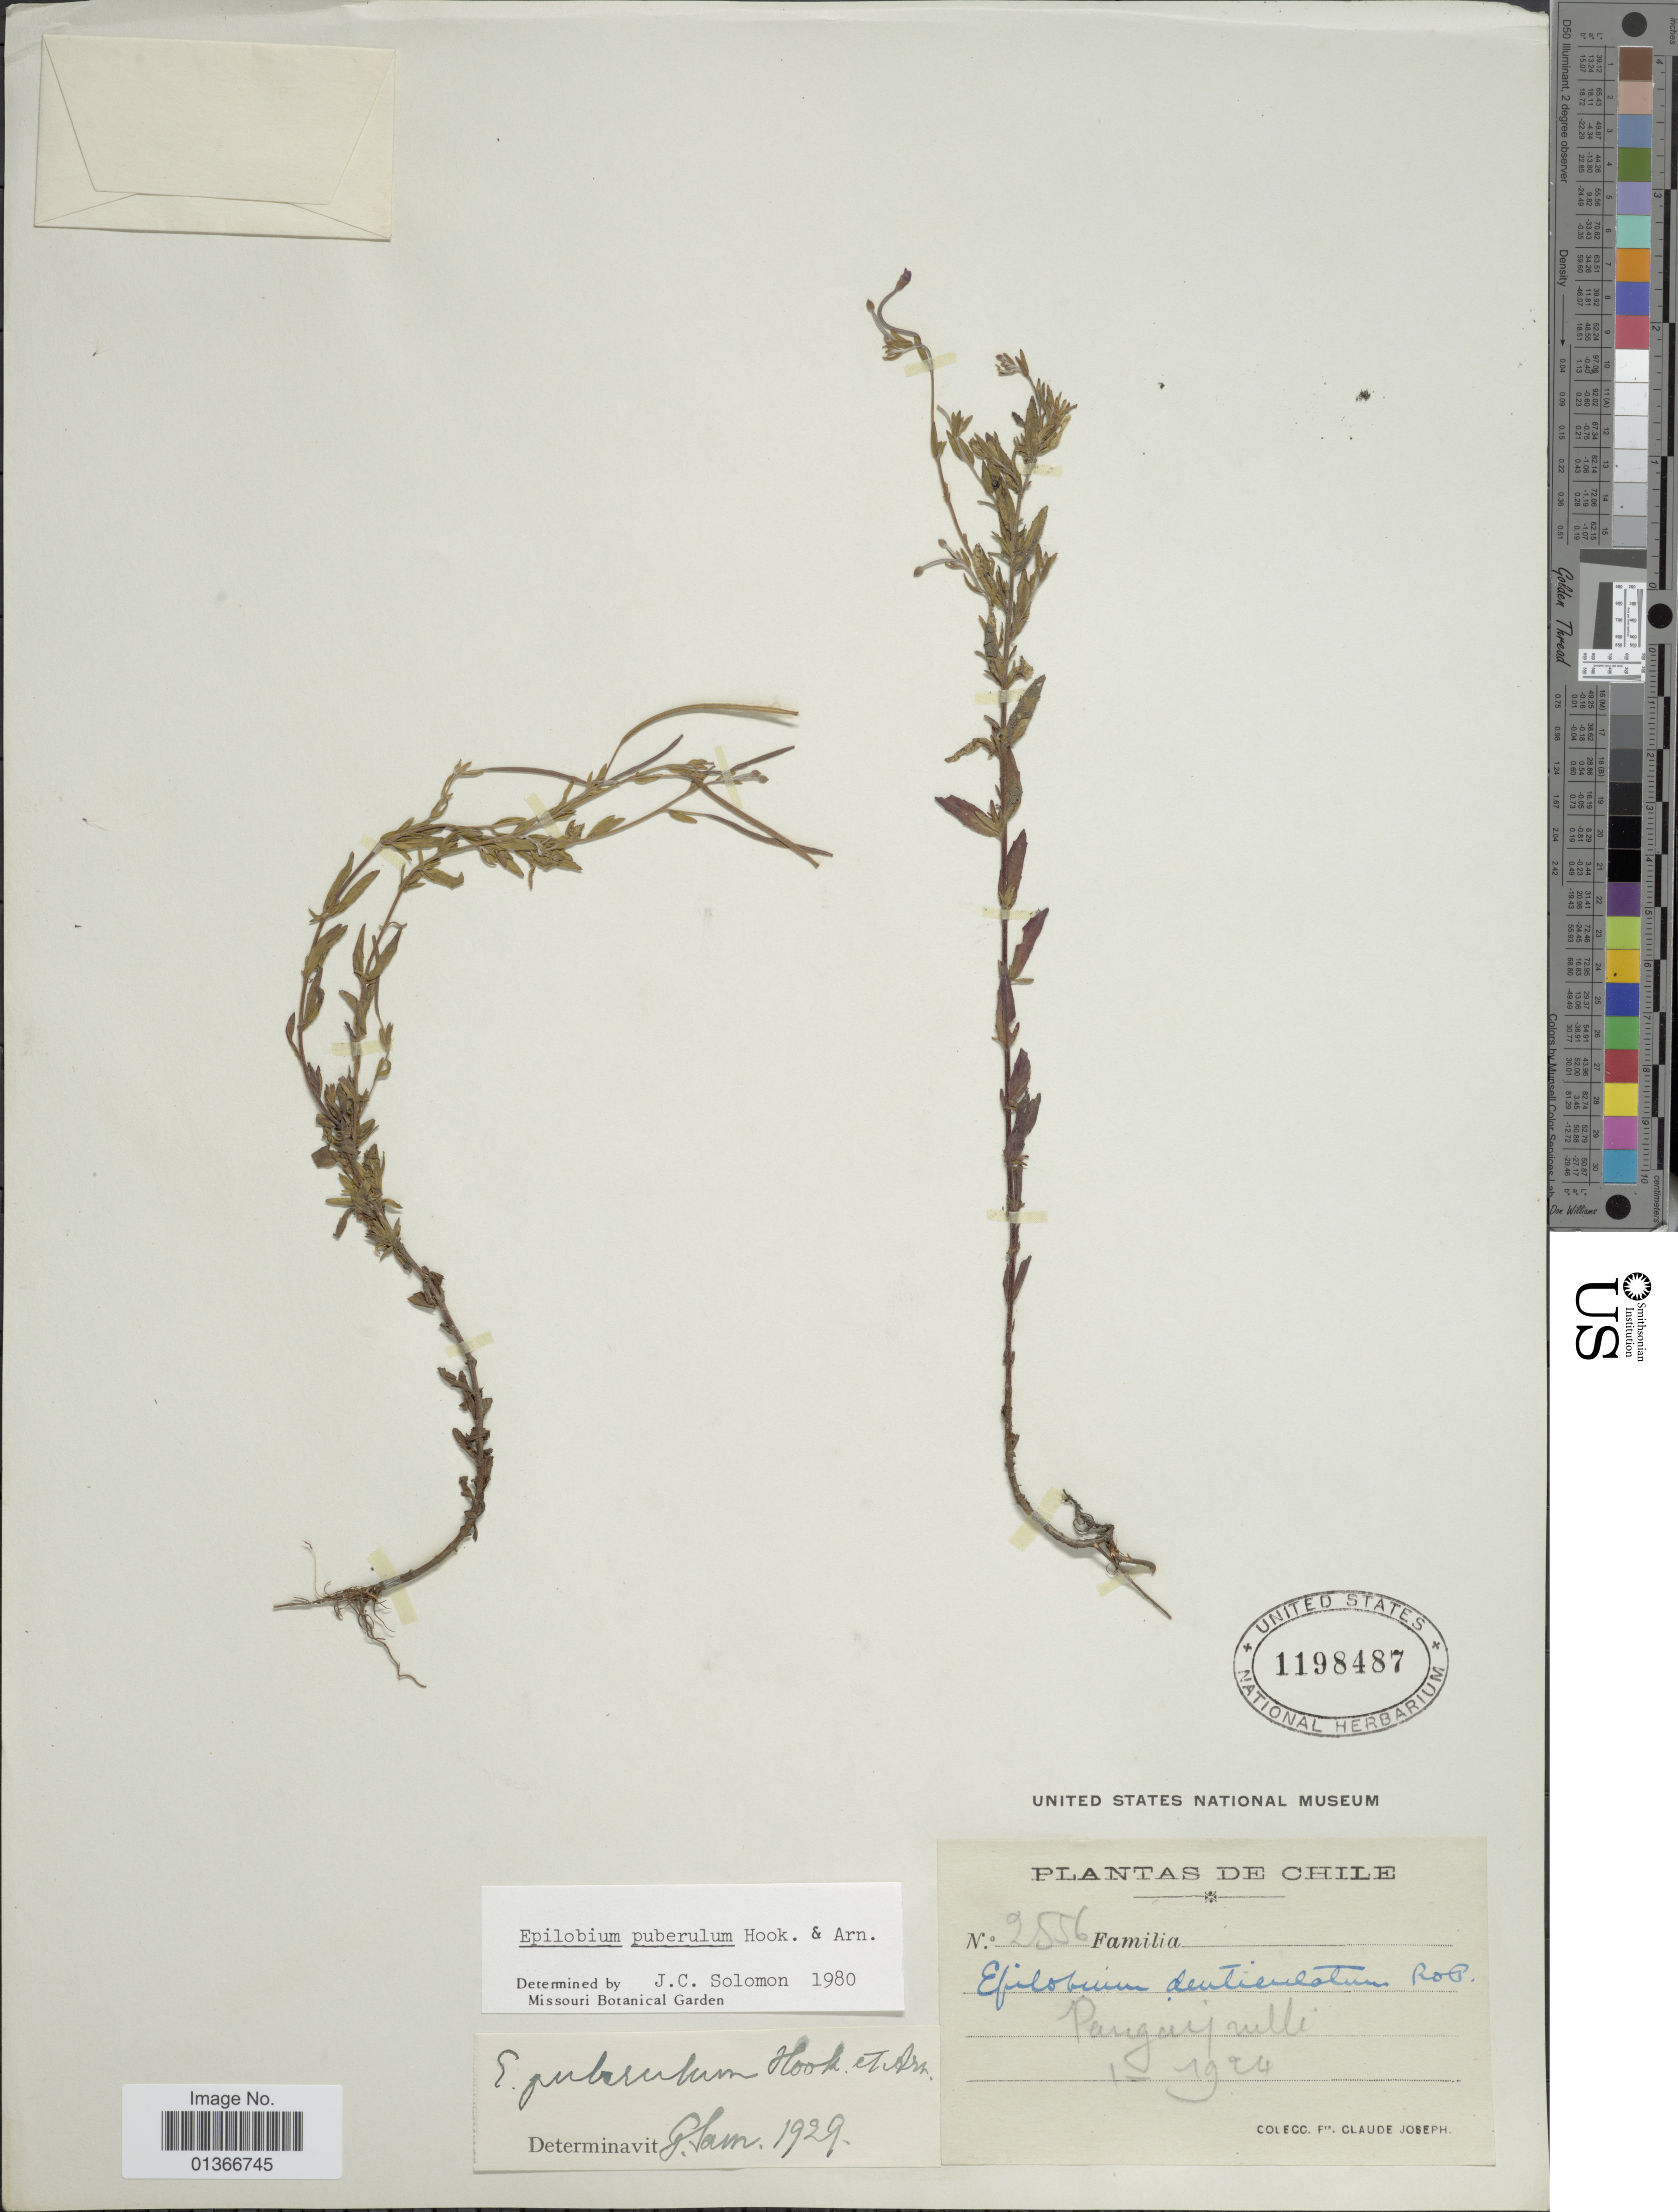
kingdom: Plantae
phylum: Tracheophyta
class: Magnoliopsida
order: Myrtales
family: Onagraceae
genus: Epilobium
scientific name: Epilobium puberulum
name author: Hook. & Arn.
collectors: Bro. Claude-Joseph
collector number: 2556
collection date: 1924-01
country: Chile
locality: Panguipulli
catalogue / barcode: US 1198487